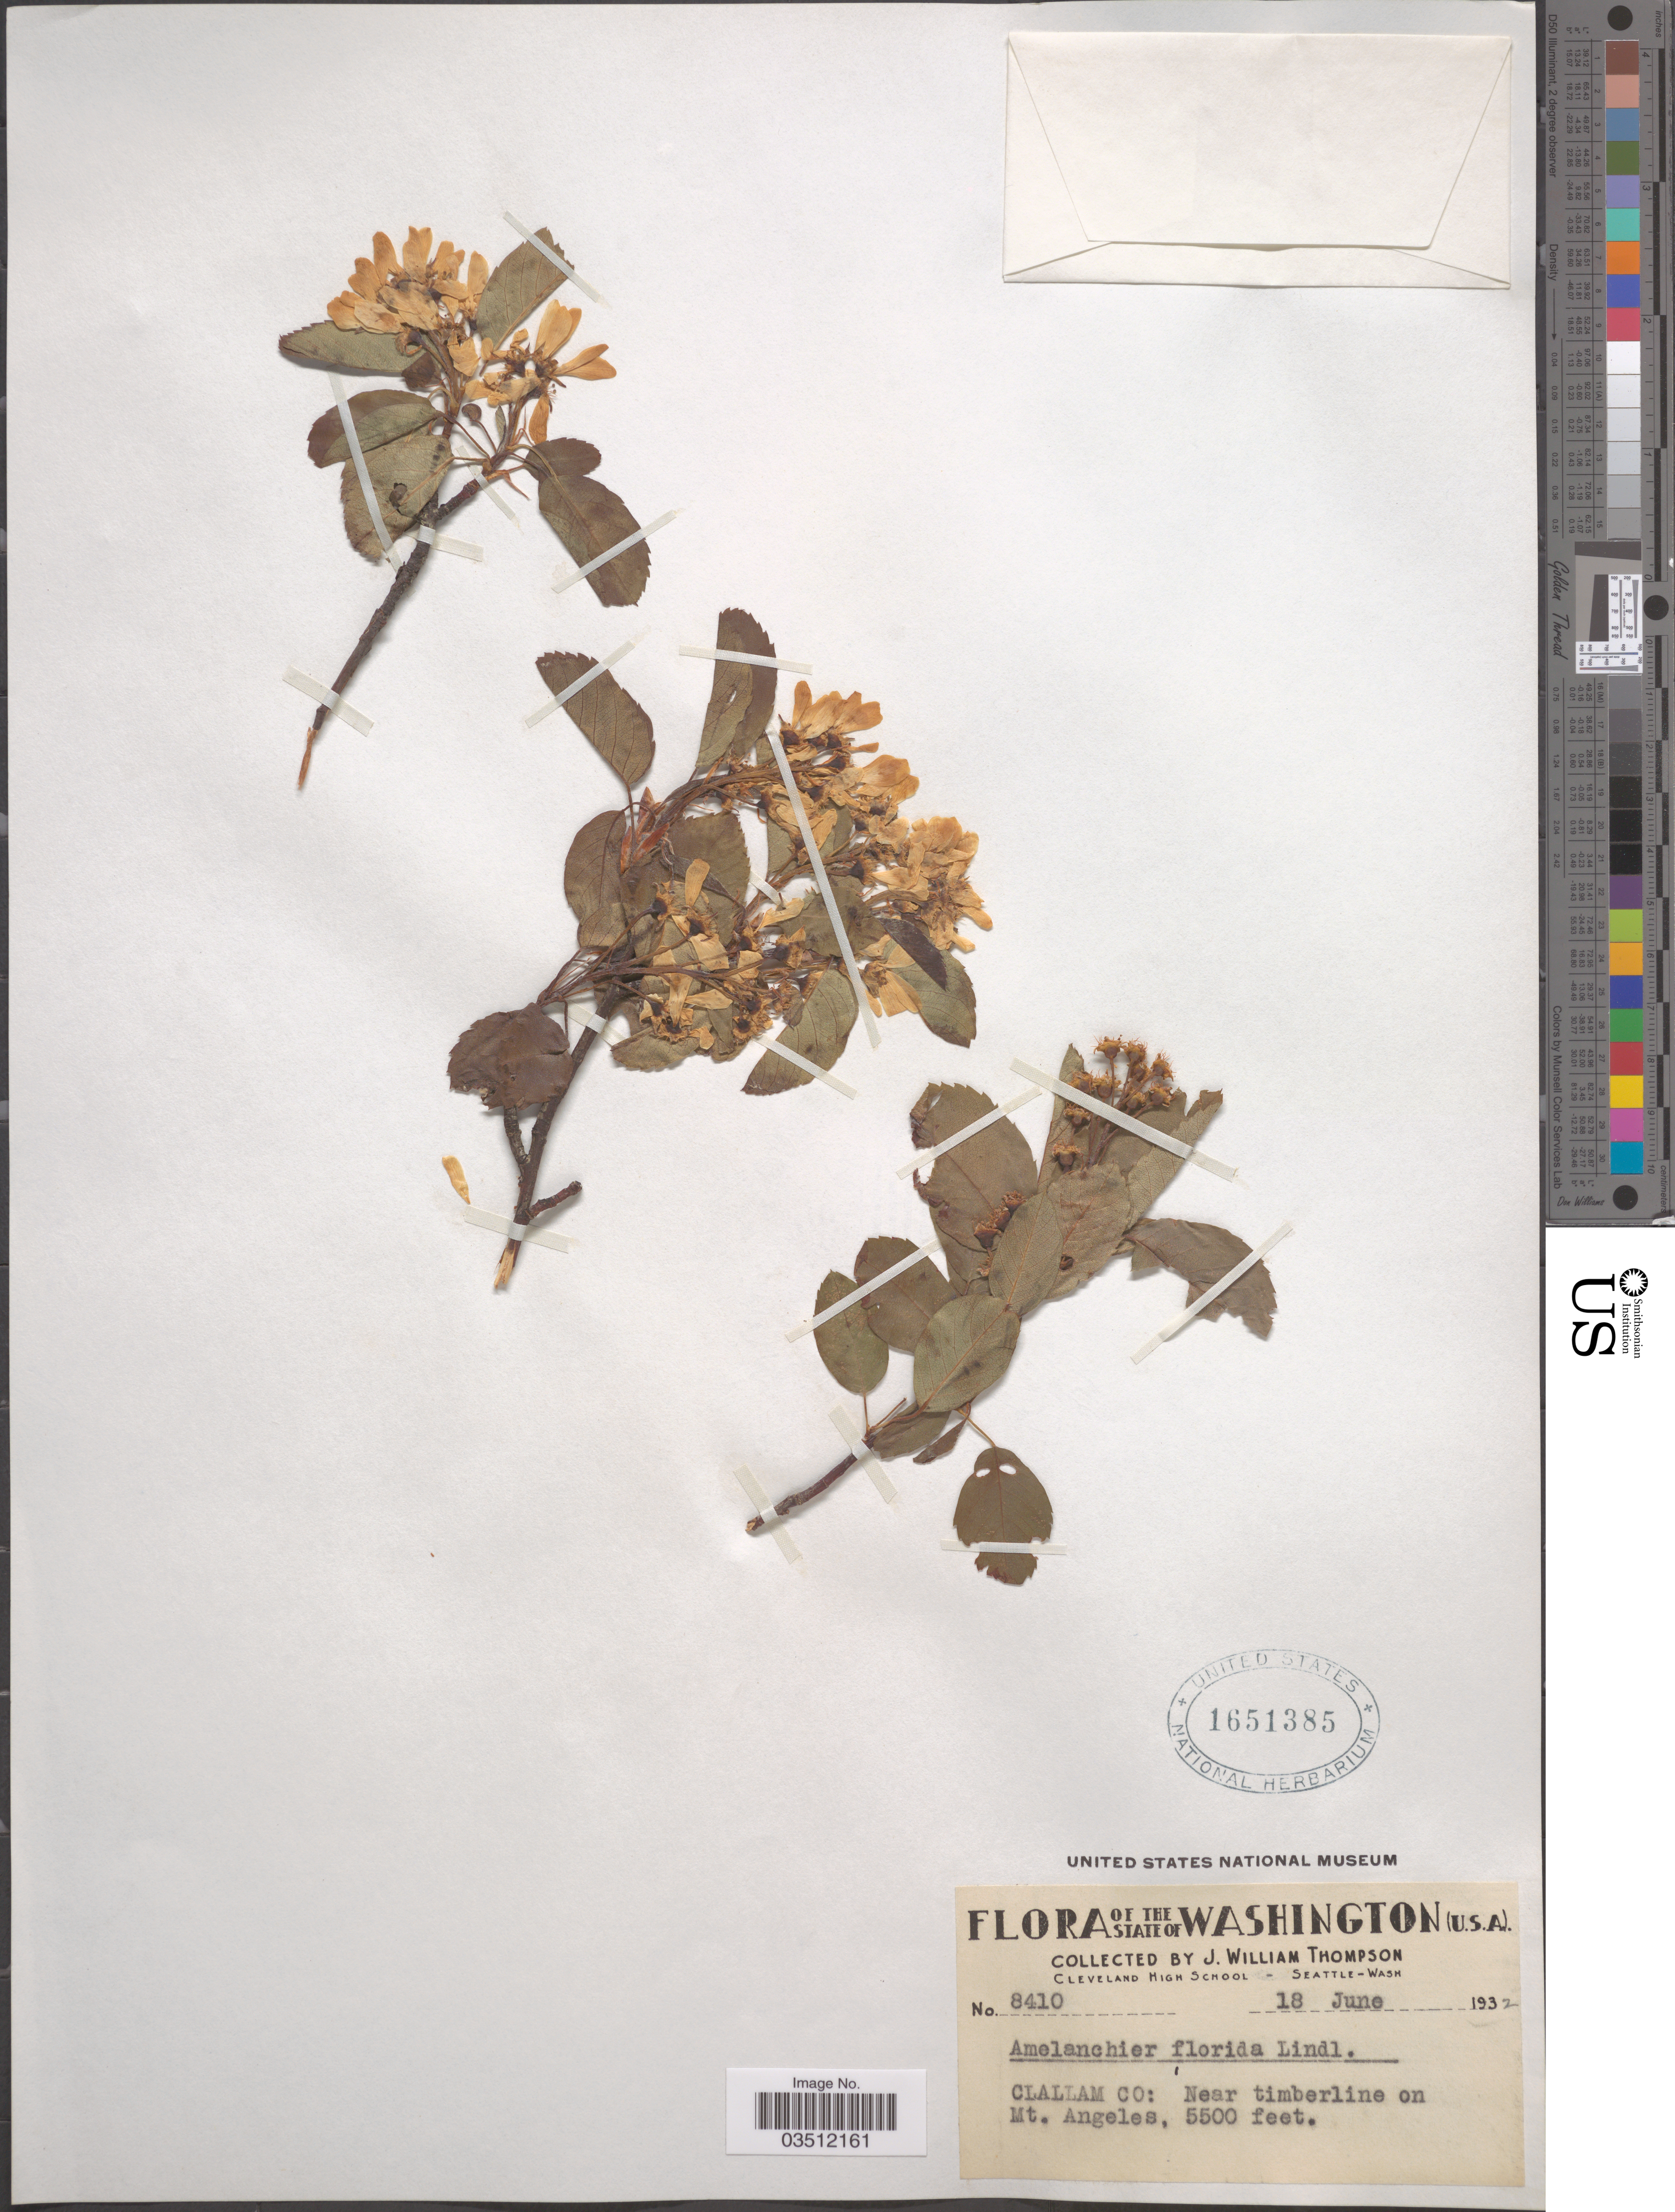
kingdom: Plantae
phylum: Tracheophyta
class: Magnoliopsida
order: Rosales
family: Rosaceae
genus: Amelanchier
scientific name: Amelanchier florida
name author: Lindl.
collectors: J. W. Thompson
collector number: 8410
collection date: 1932-06-18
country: United States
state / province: Washington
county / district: Clallam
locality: Clallam Co: Near timberline on Mt. Angeles.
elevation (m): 1676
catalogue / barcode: US 1651385